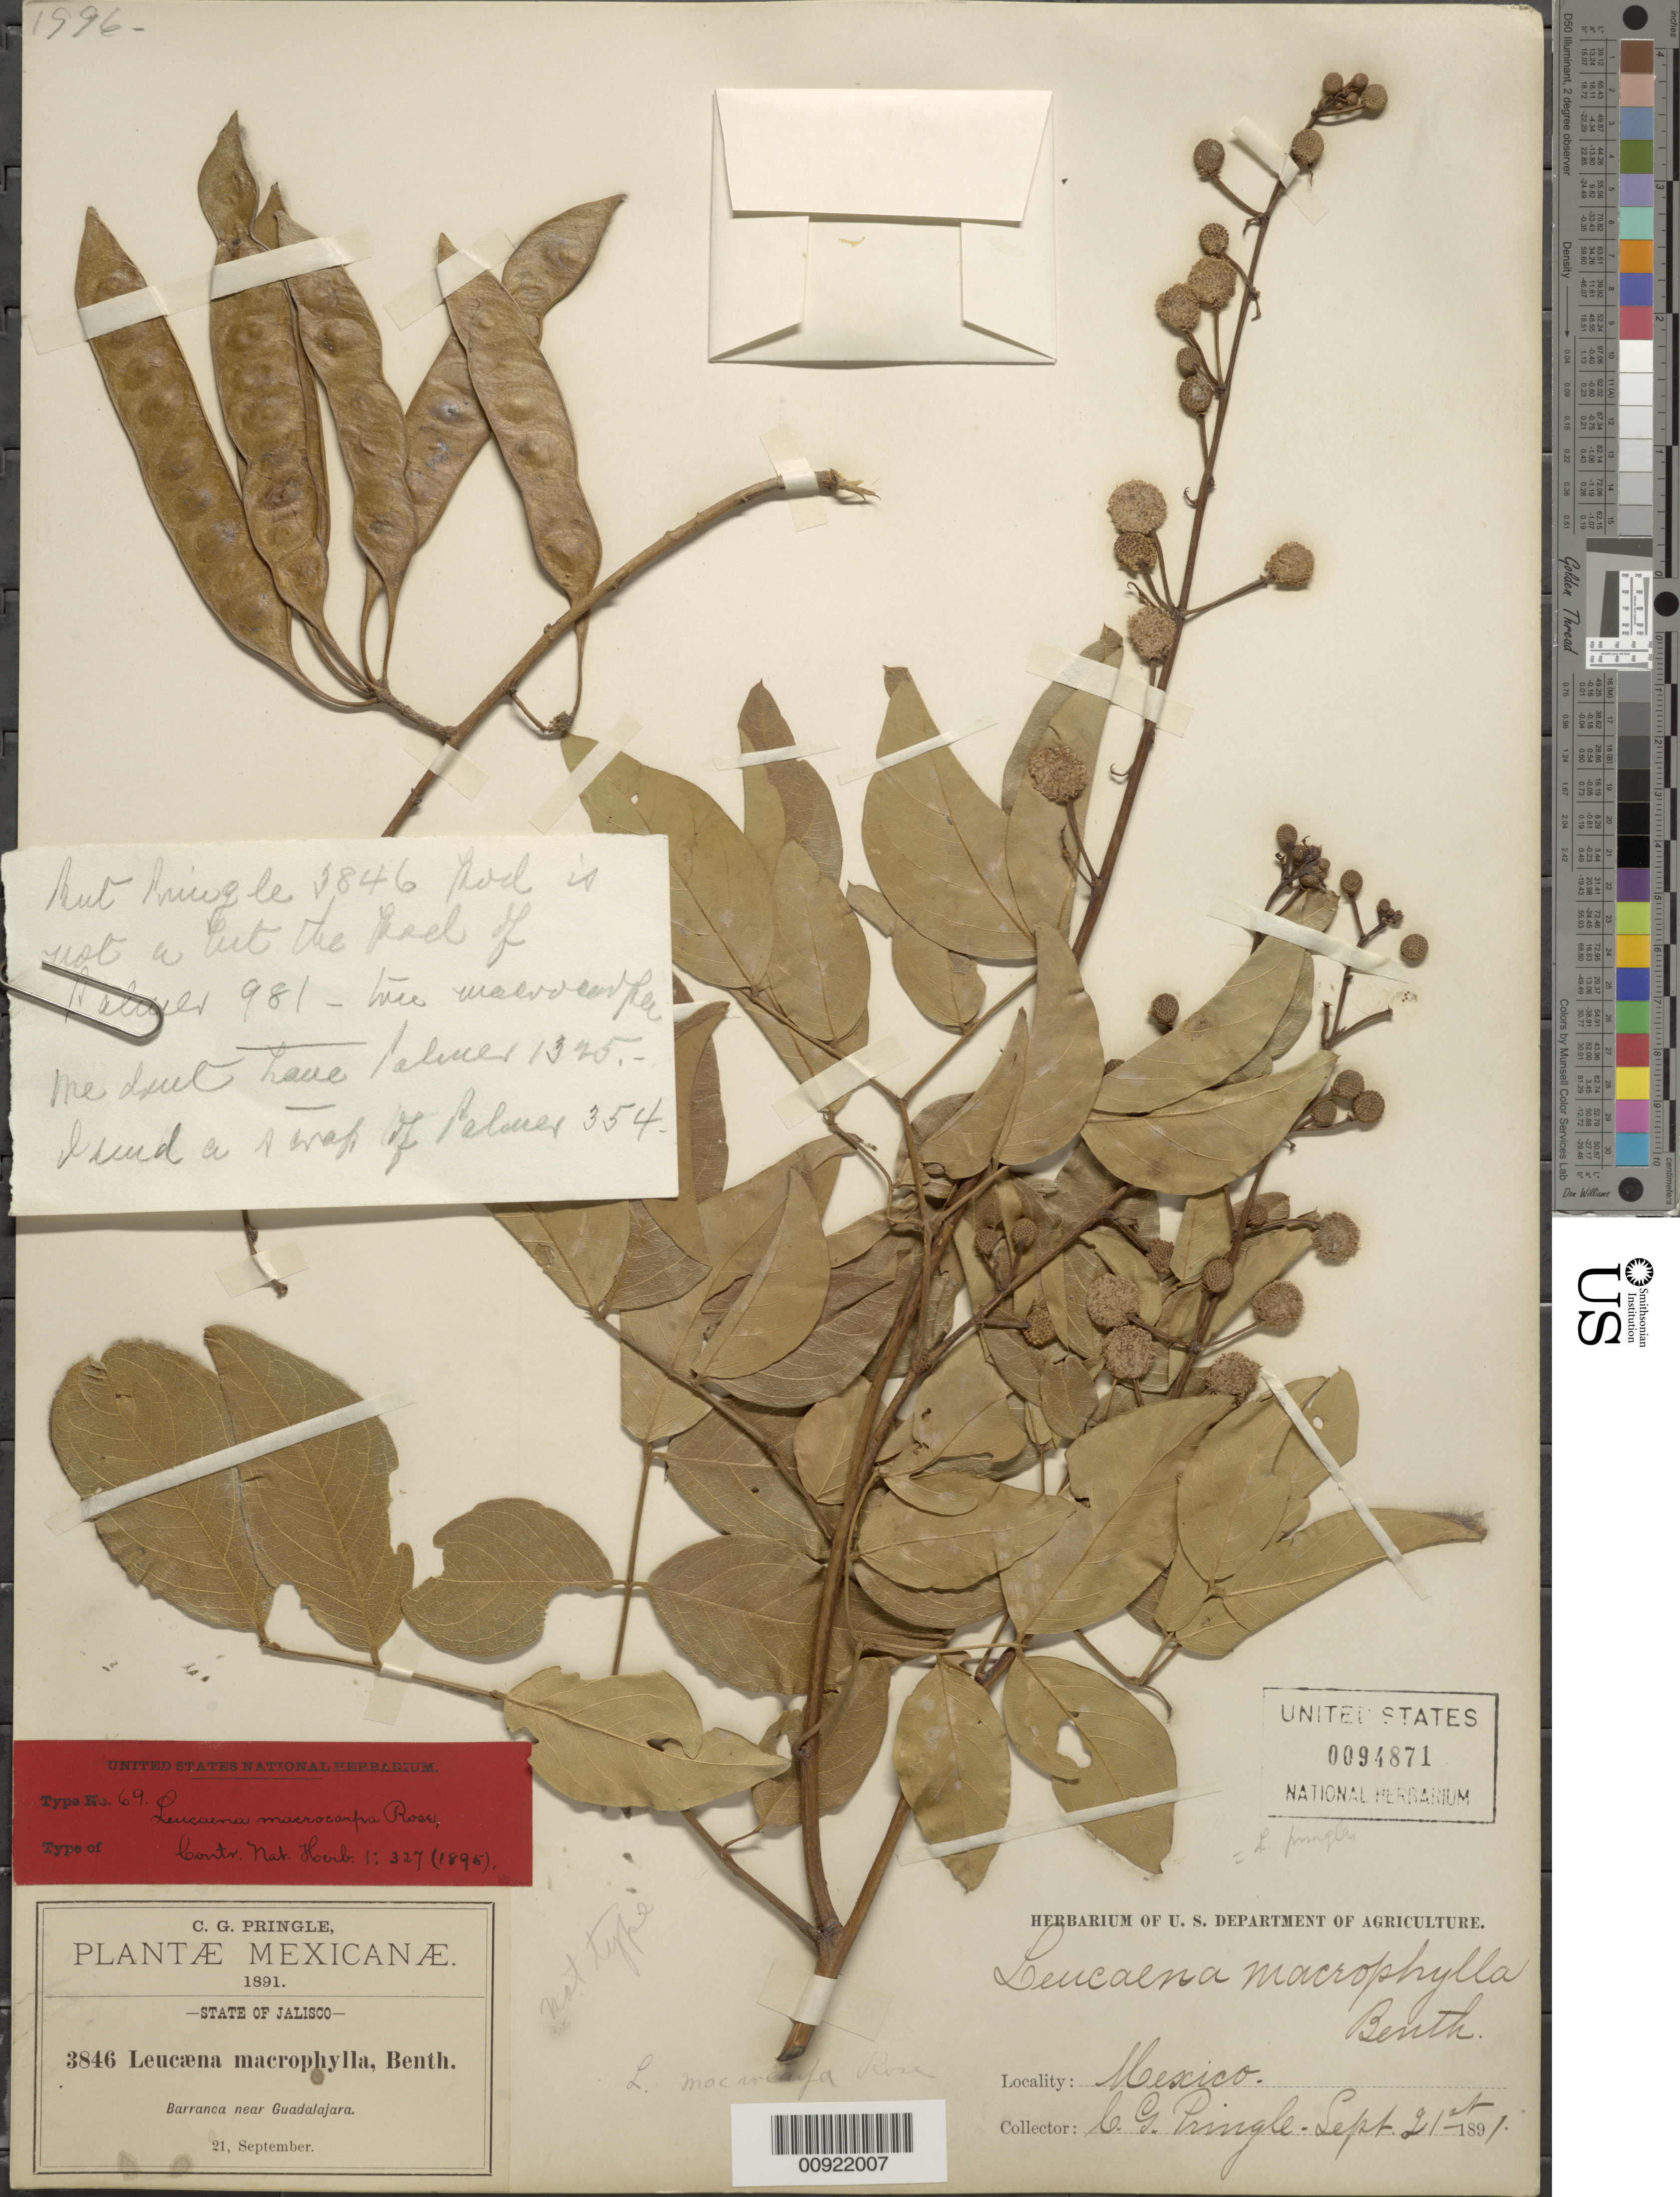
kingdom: Plantae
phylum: Tracheophyta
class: Magnoliopsida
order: Fabales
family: Fabaceae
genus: Leucaena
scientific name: Leucaena macrophylla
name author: Benth.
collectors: C. G. Pringle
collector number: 3846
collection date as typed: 21 Sep 1891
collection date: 1891-09-21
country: Mexico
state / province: Jalisco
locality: Barranca near Guadalajara.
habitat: Barranca.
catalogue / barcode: US 94871